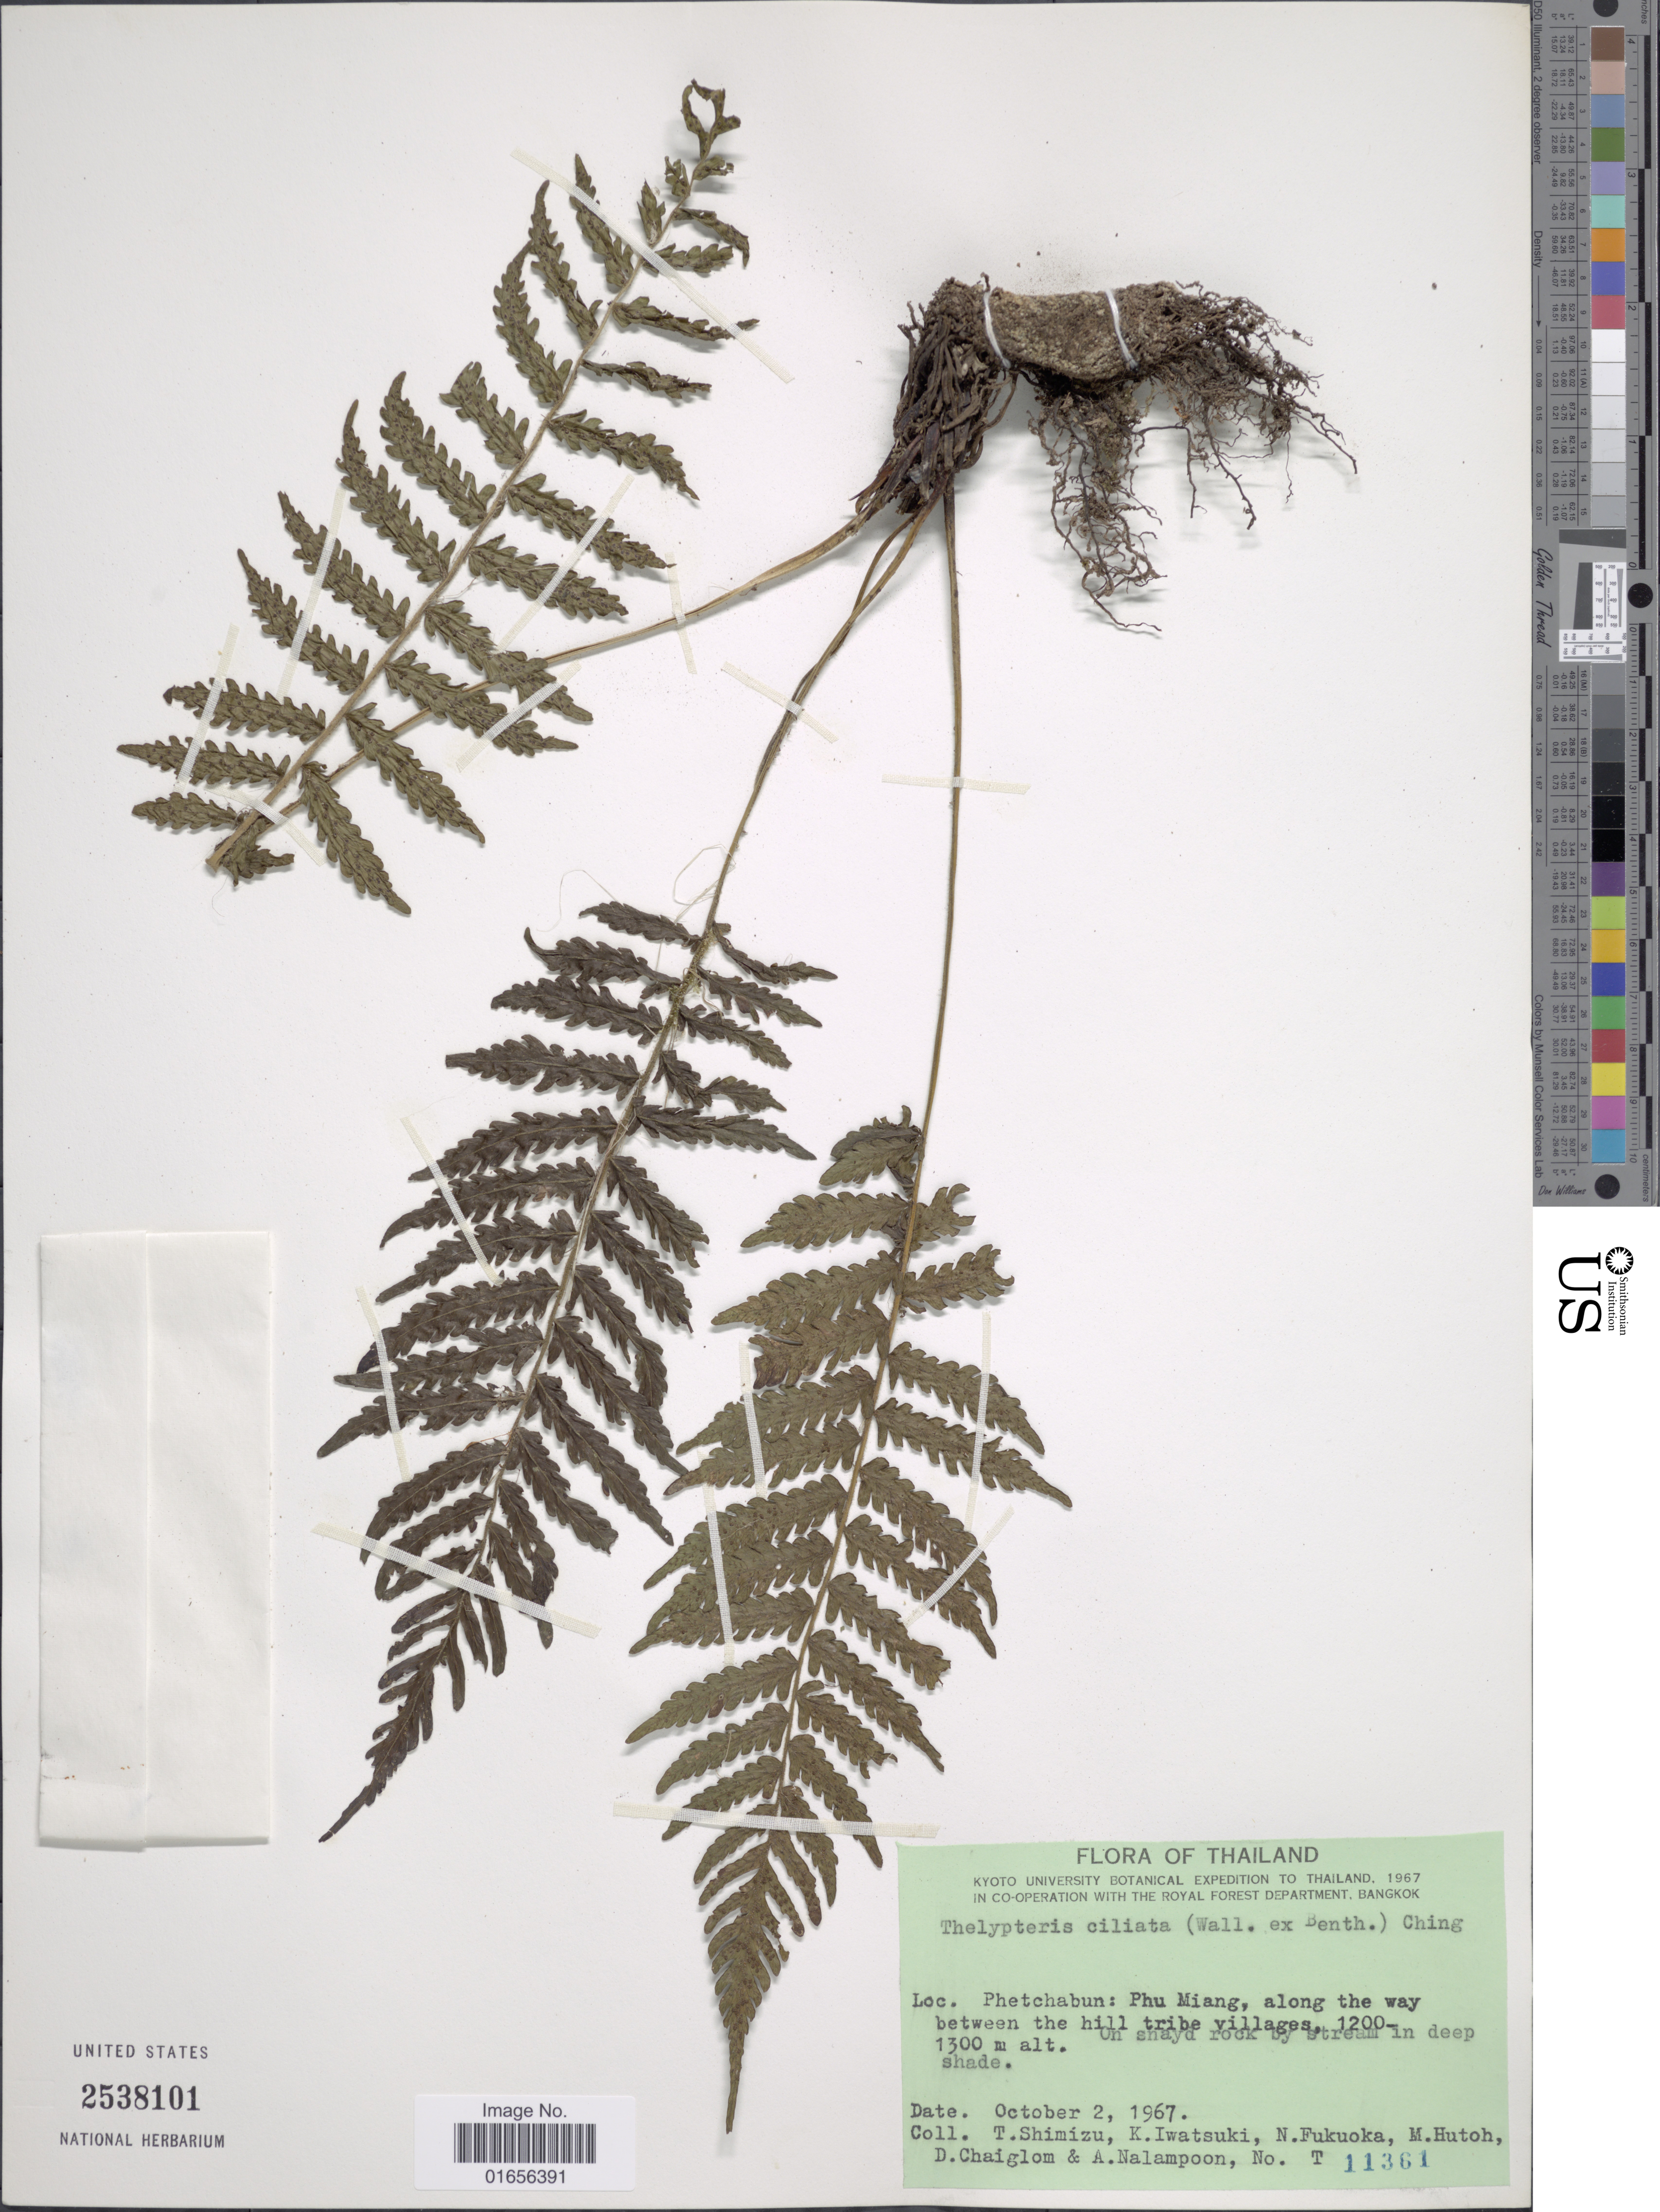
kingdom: Plantae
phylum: Tracheophyta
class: Polypodiopsida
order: Polypodiales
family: Thelypteridaceae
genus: Trigonospora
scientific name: Trigonospora ciliata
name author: (Benth.) Holttum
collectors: T. Shimizu, K. Iwatsuki, N. Fukuoka, M. Hutoh & et al.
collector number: T 11361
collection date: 1967-10-02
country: Thailand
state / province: Phetchabun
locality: Thailand, Phetchabun: Phu Miang, along the way between the hill tribe village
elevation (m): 1300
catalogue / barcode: US 2538101